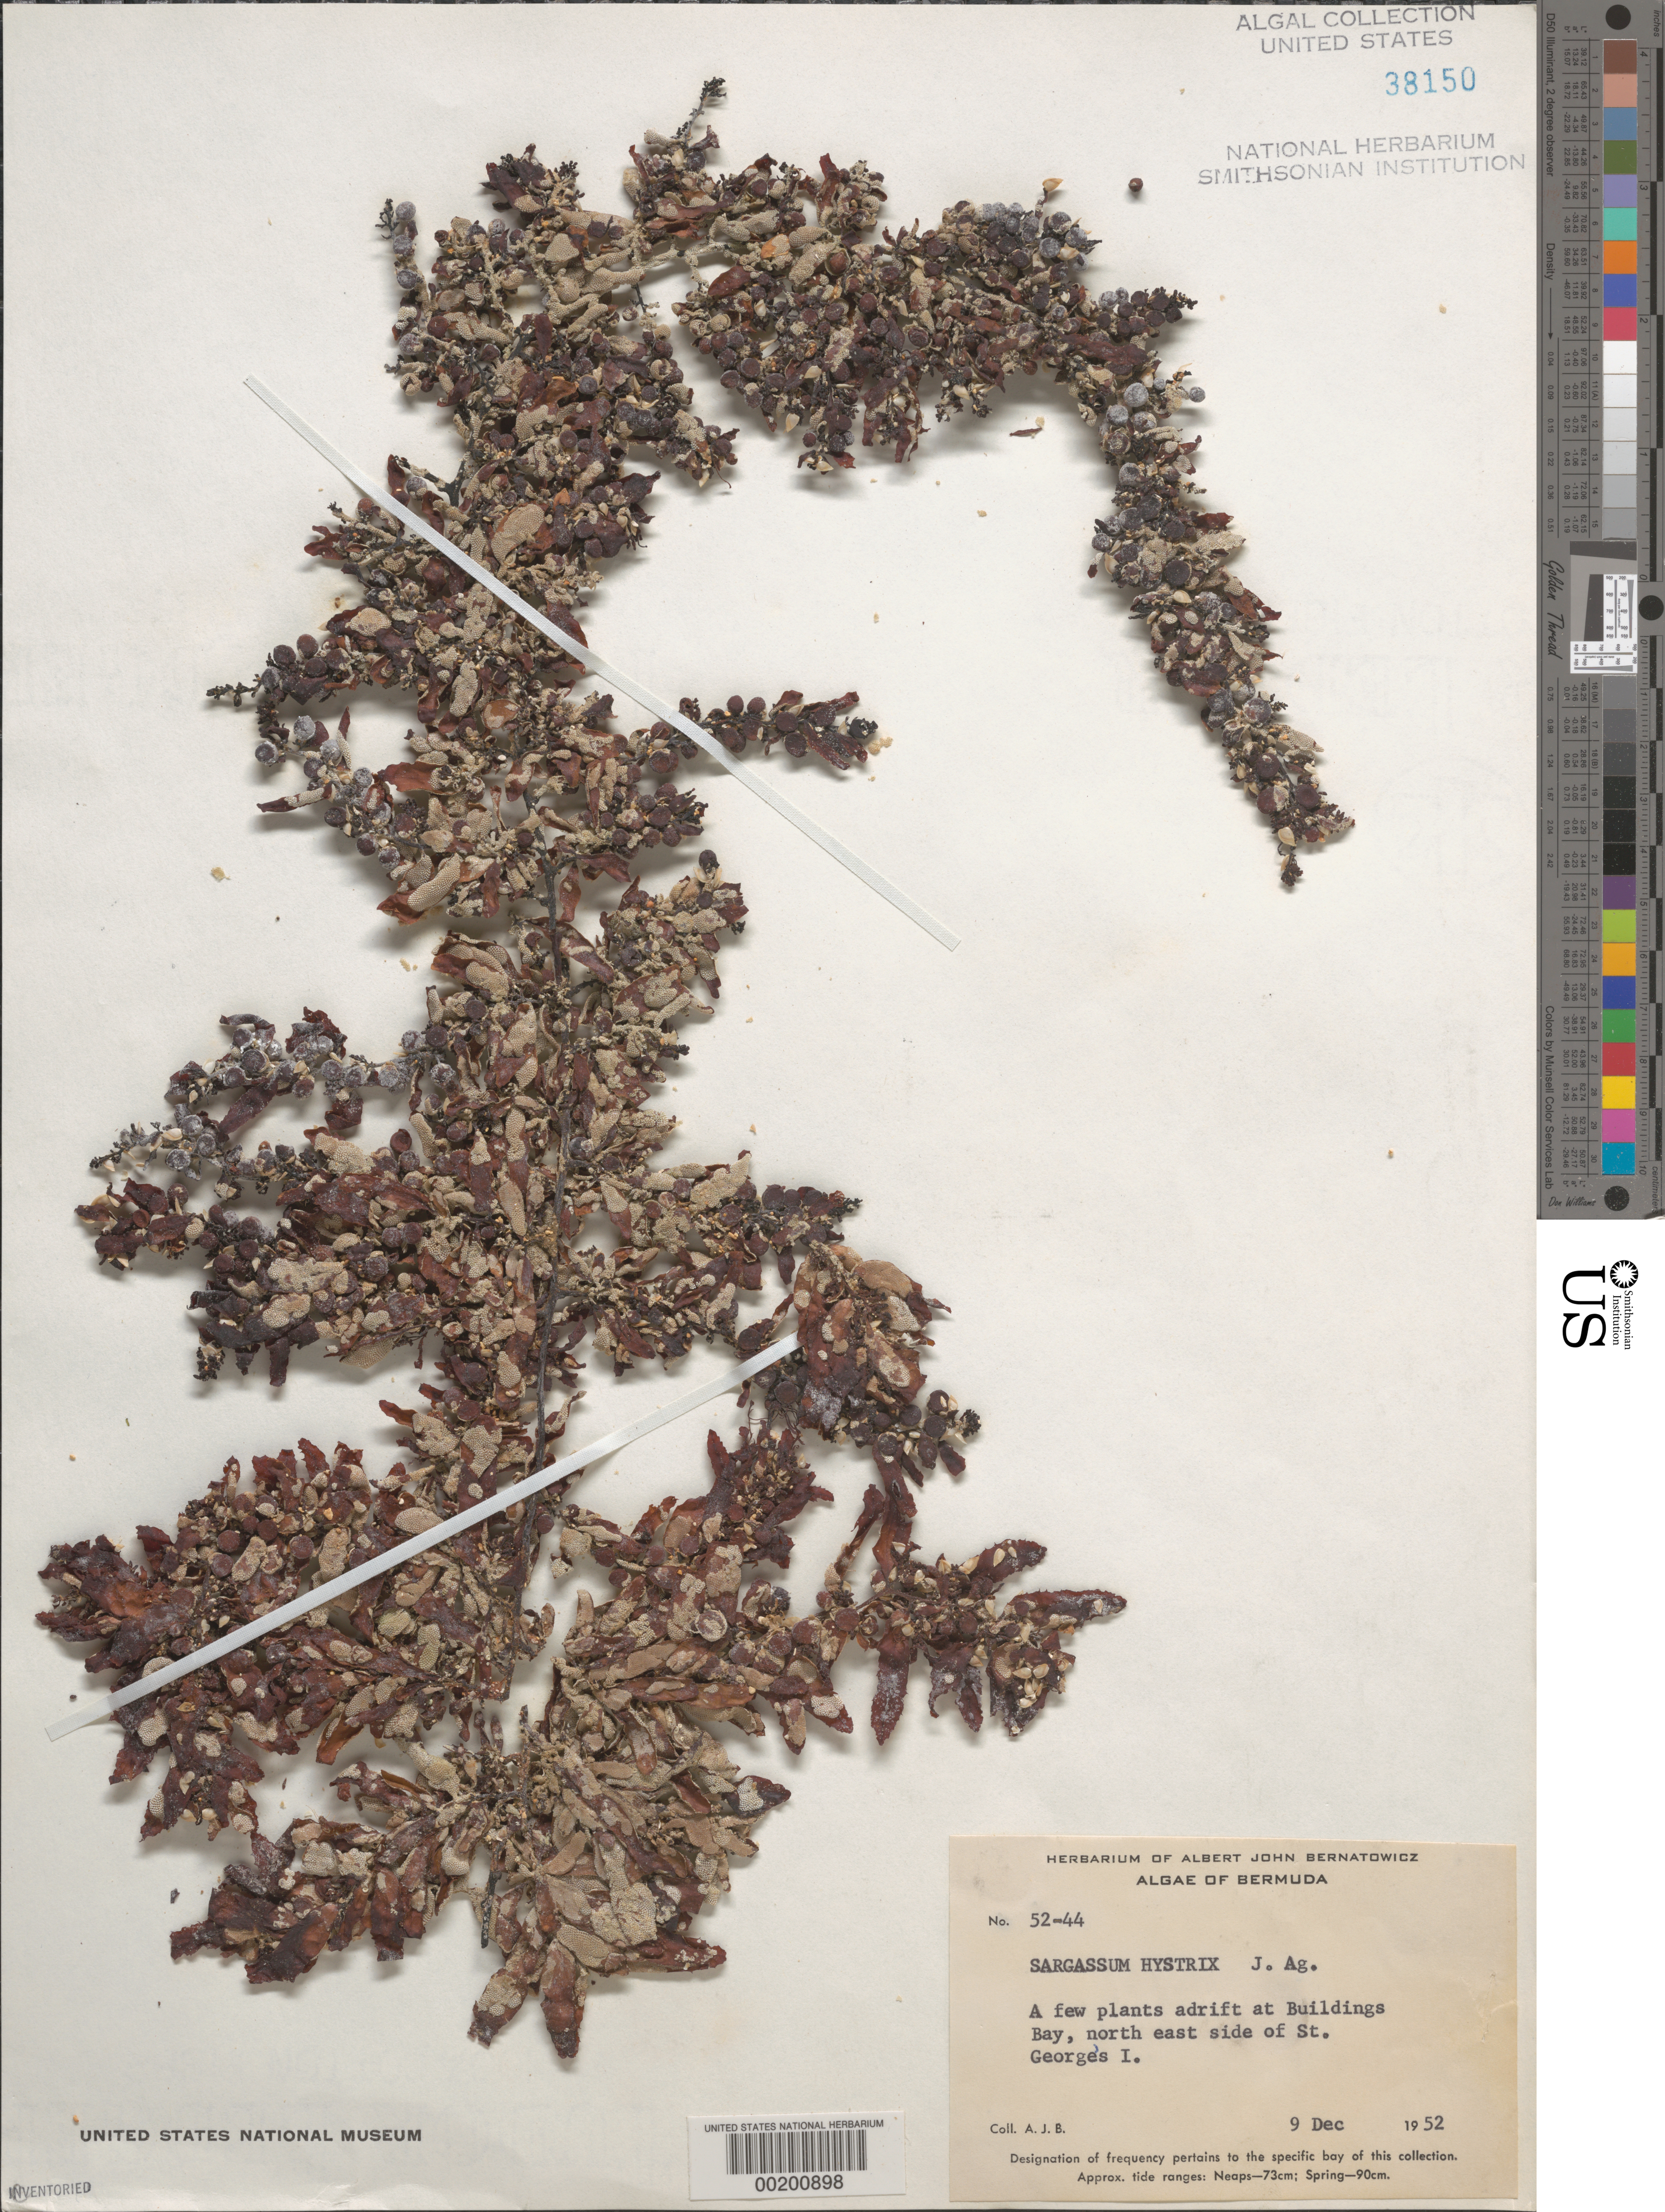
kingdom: Chromista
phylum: Ochrophyta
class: Phaeophyceae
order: Fucales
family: Sargassaceae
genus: Sargassum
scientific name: Sargassum hystrix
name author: J. Agardh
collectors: A. Bernatowicz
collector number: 52-44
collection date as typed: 09 Dec 1952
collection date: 1952-12-09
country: Bermuda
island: St. George's Island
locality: Buildings Bay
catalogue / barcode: US 38150